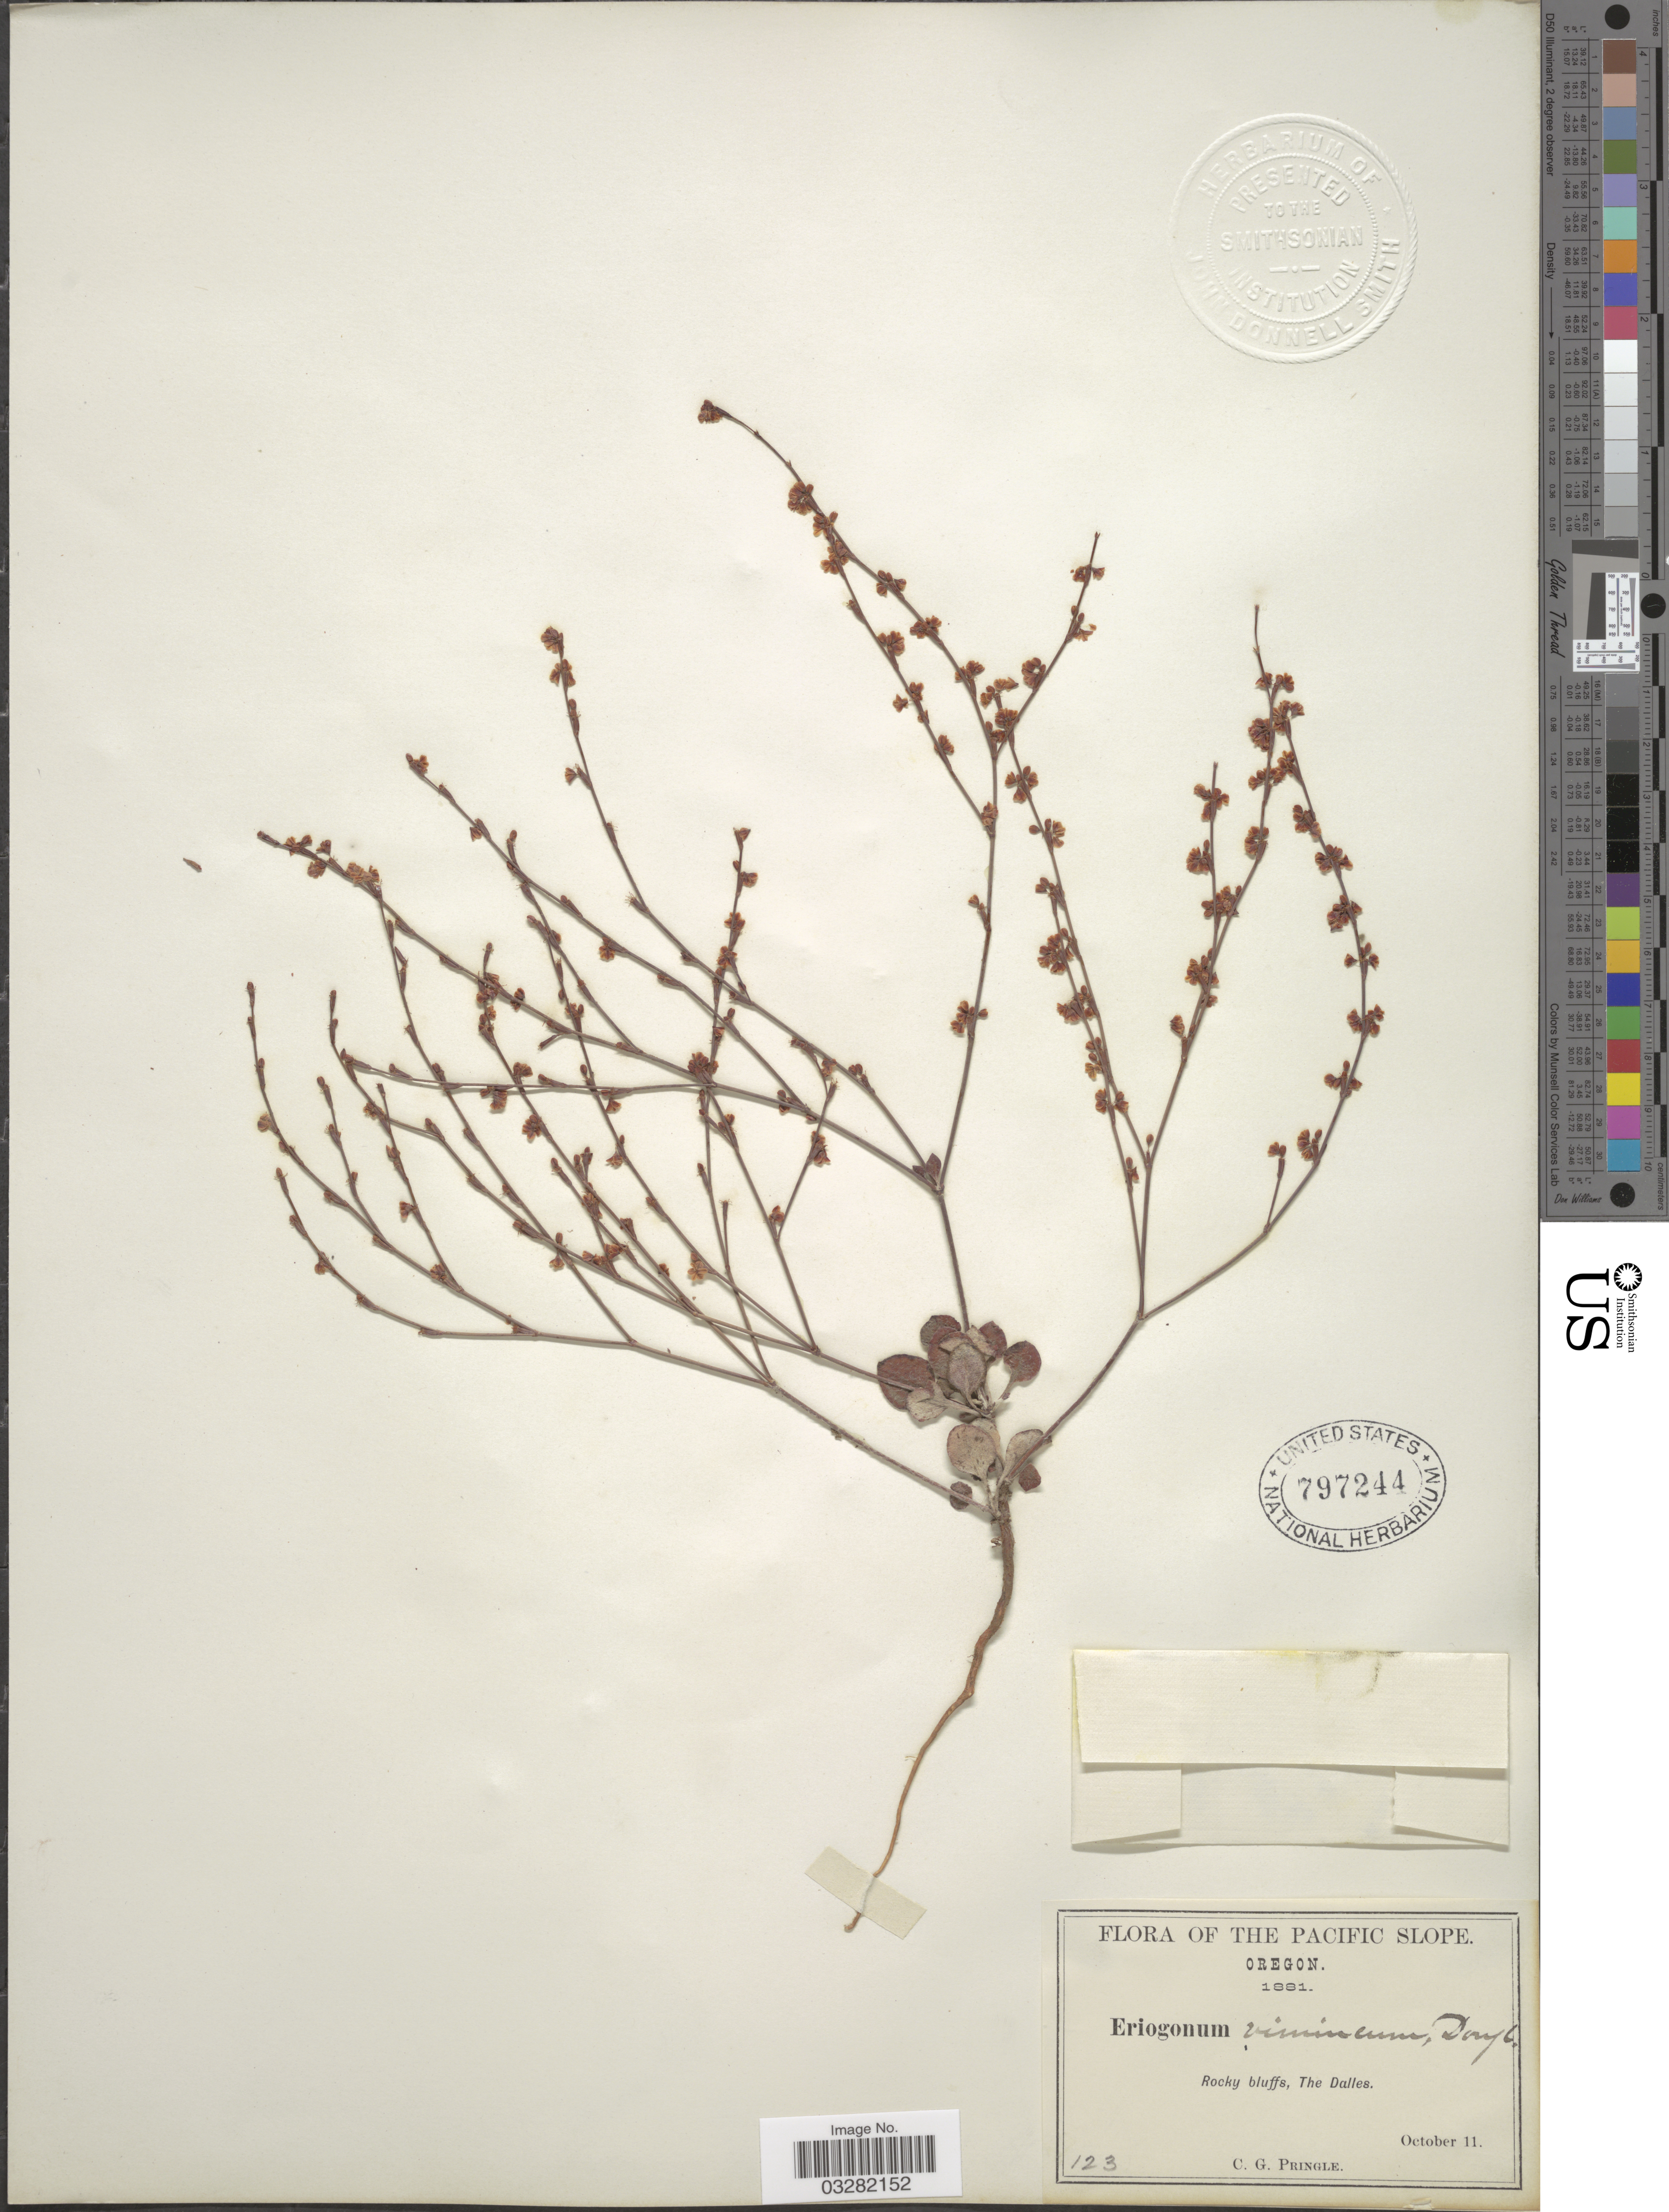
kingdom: Plantae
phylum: Tracheophyta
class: Magnoliopsida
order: Caryophyllales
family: Polygonaceae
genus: Eriogonum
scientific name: Eriogonum vimineum var. vimineum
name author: Douglas ex Benth.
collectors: C. G. Pringle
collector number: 123?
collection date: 1881-10-11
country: United States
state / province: Oregon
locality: The Pacific Slope. Rocky bluffs, The Dalles.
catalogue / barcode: US 797244